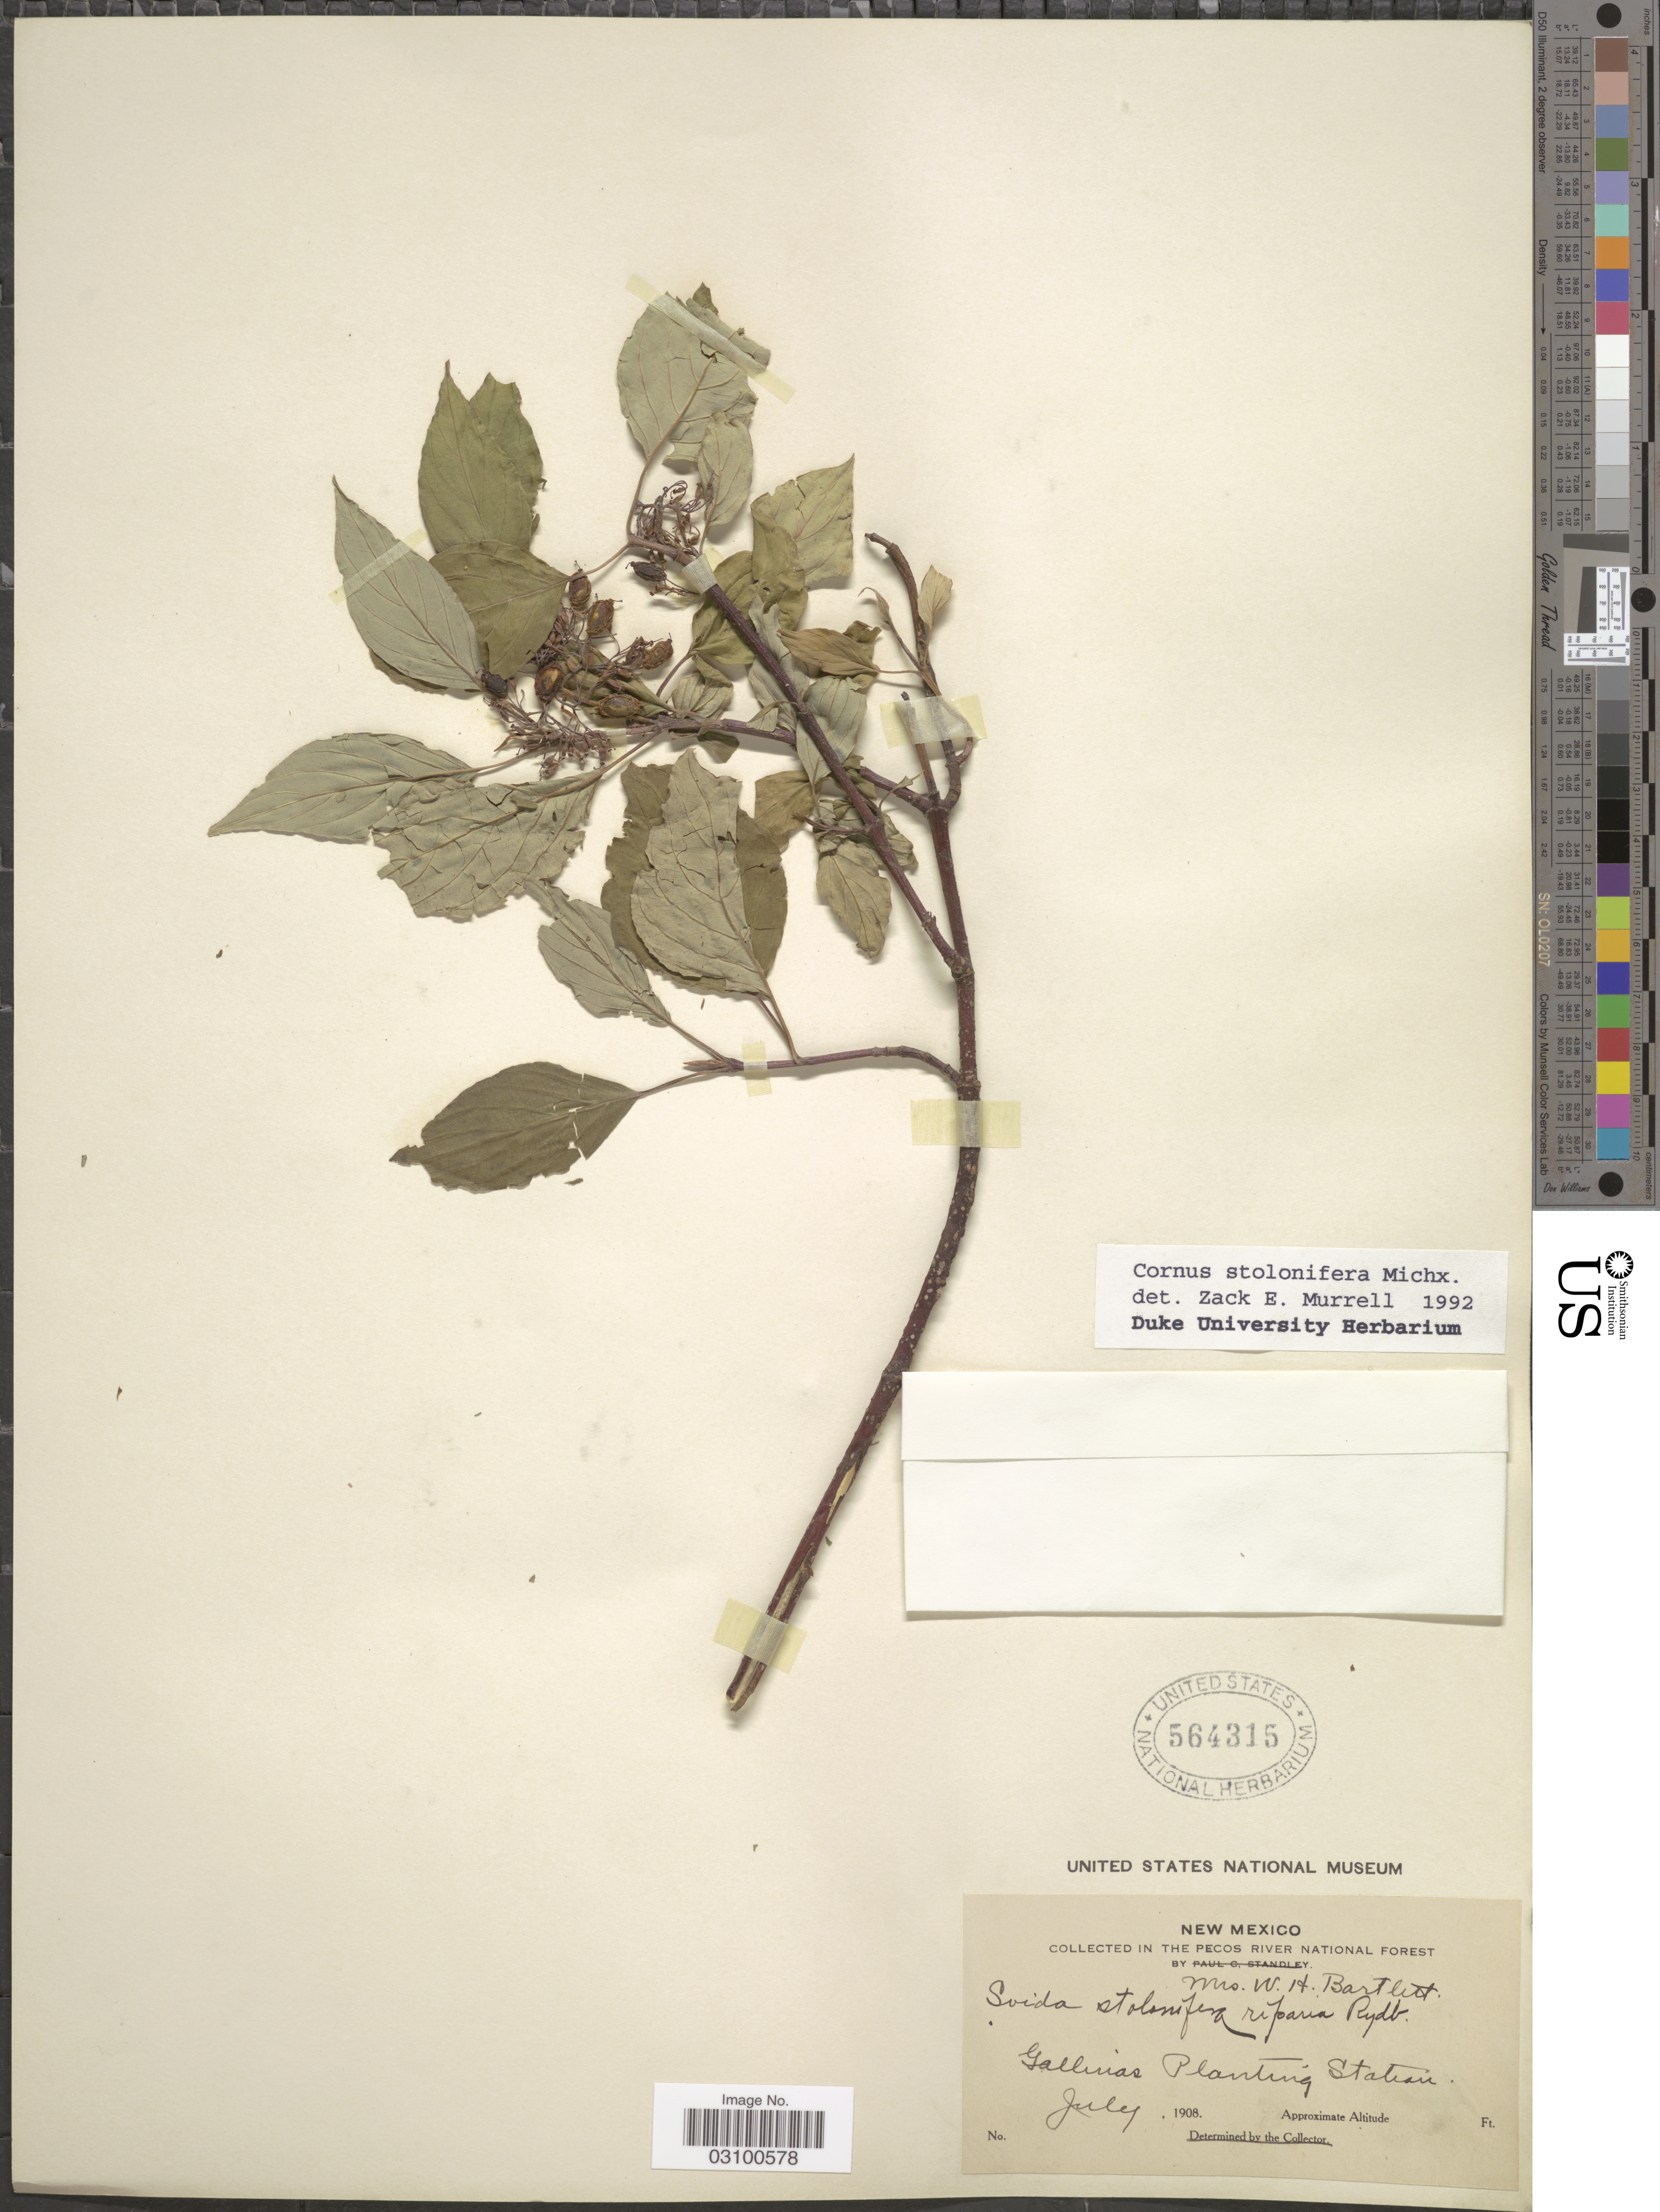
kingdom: Plantae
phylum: Tracheophyta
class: Magnoliopsida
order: Cornales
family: Cornaceae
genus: Cornus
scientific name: Cornus sericea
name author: L.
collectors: W. Bartlett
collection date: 1908-07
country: United States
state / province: New Mexico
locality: In the Pecos River National Forest. Gallinas Planting Station.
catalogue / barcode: US 564315